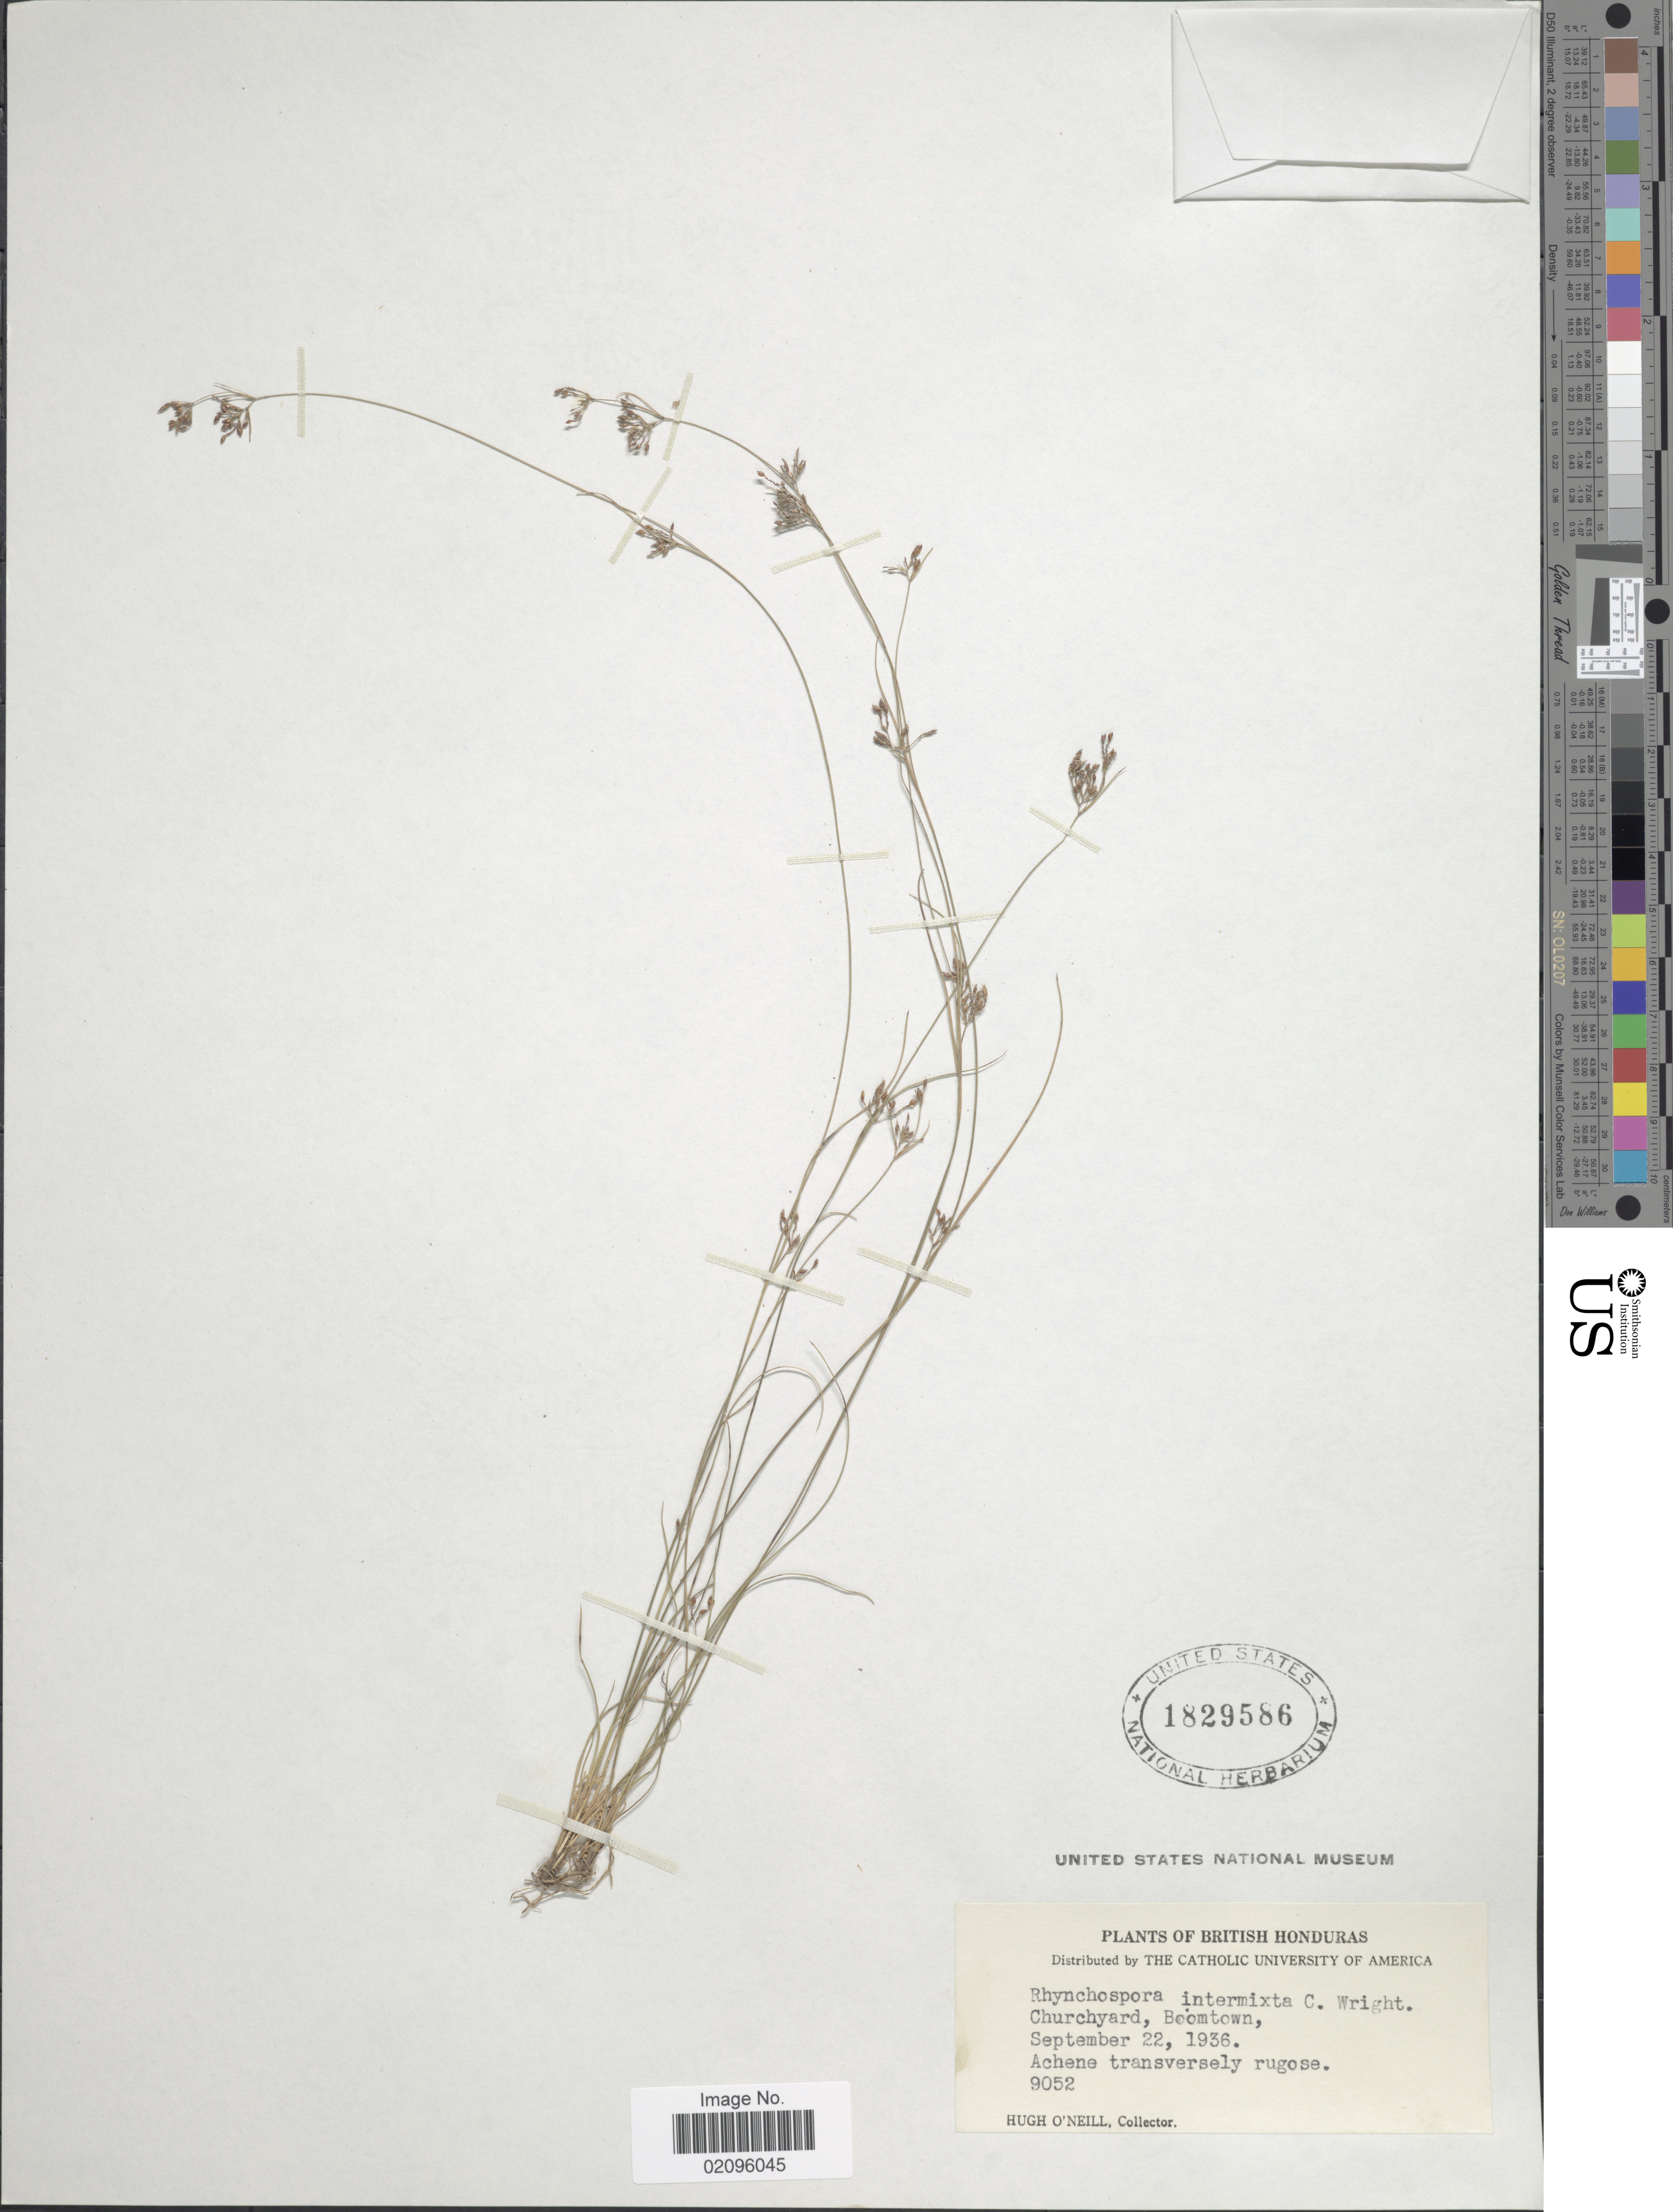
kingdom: Plantae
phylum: Tracheophyta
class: Liliopsida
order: Poales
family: Cyperaceae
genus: Rhynchospora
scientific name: Rhynchospora intermixta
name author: C. Wright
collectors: H. O'Neill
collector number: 9052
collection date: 1936-09-22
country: Belize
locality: British Honduras, Churchyard, Boomtown.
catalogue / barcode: US 1829586